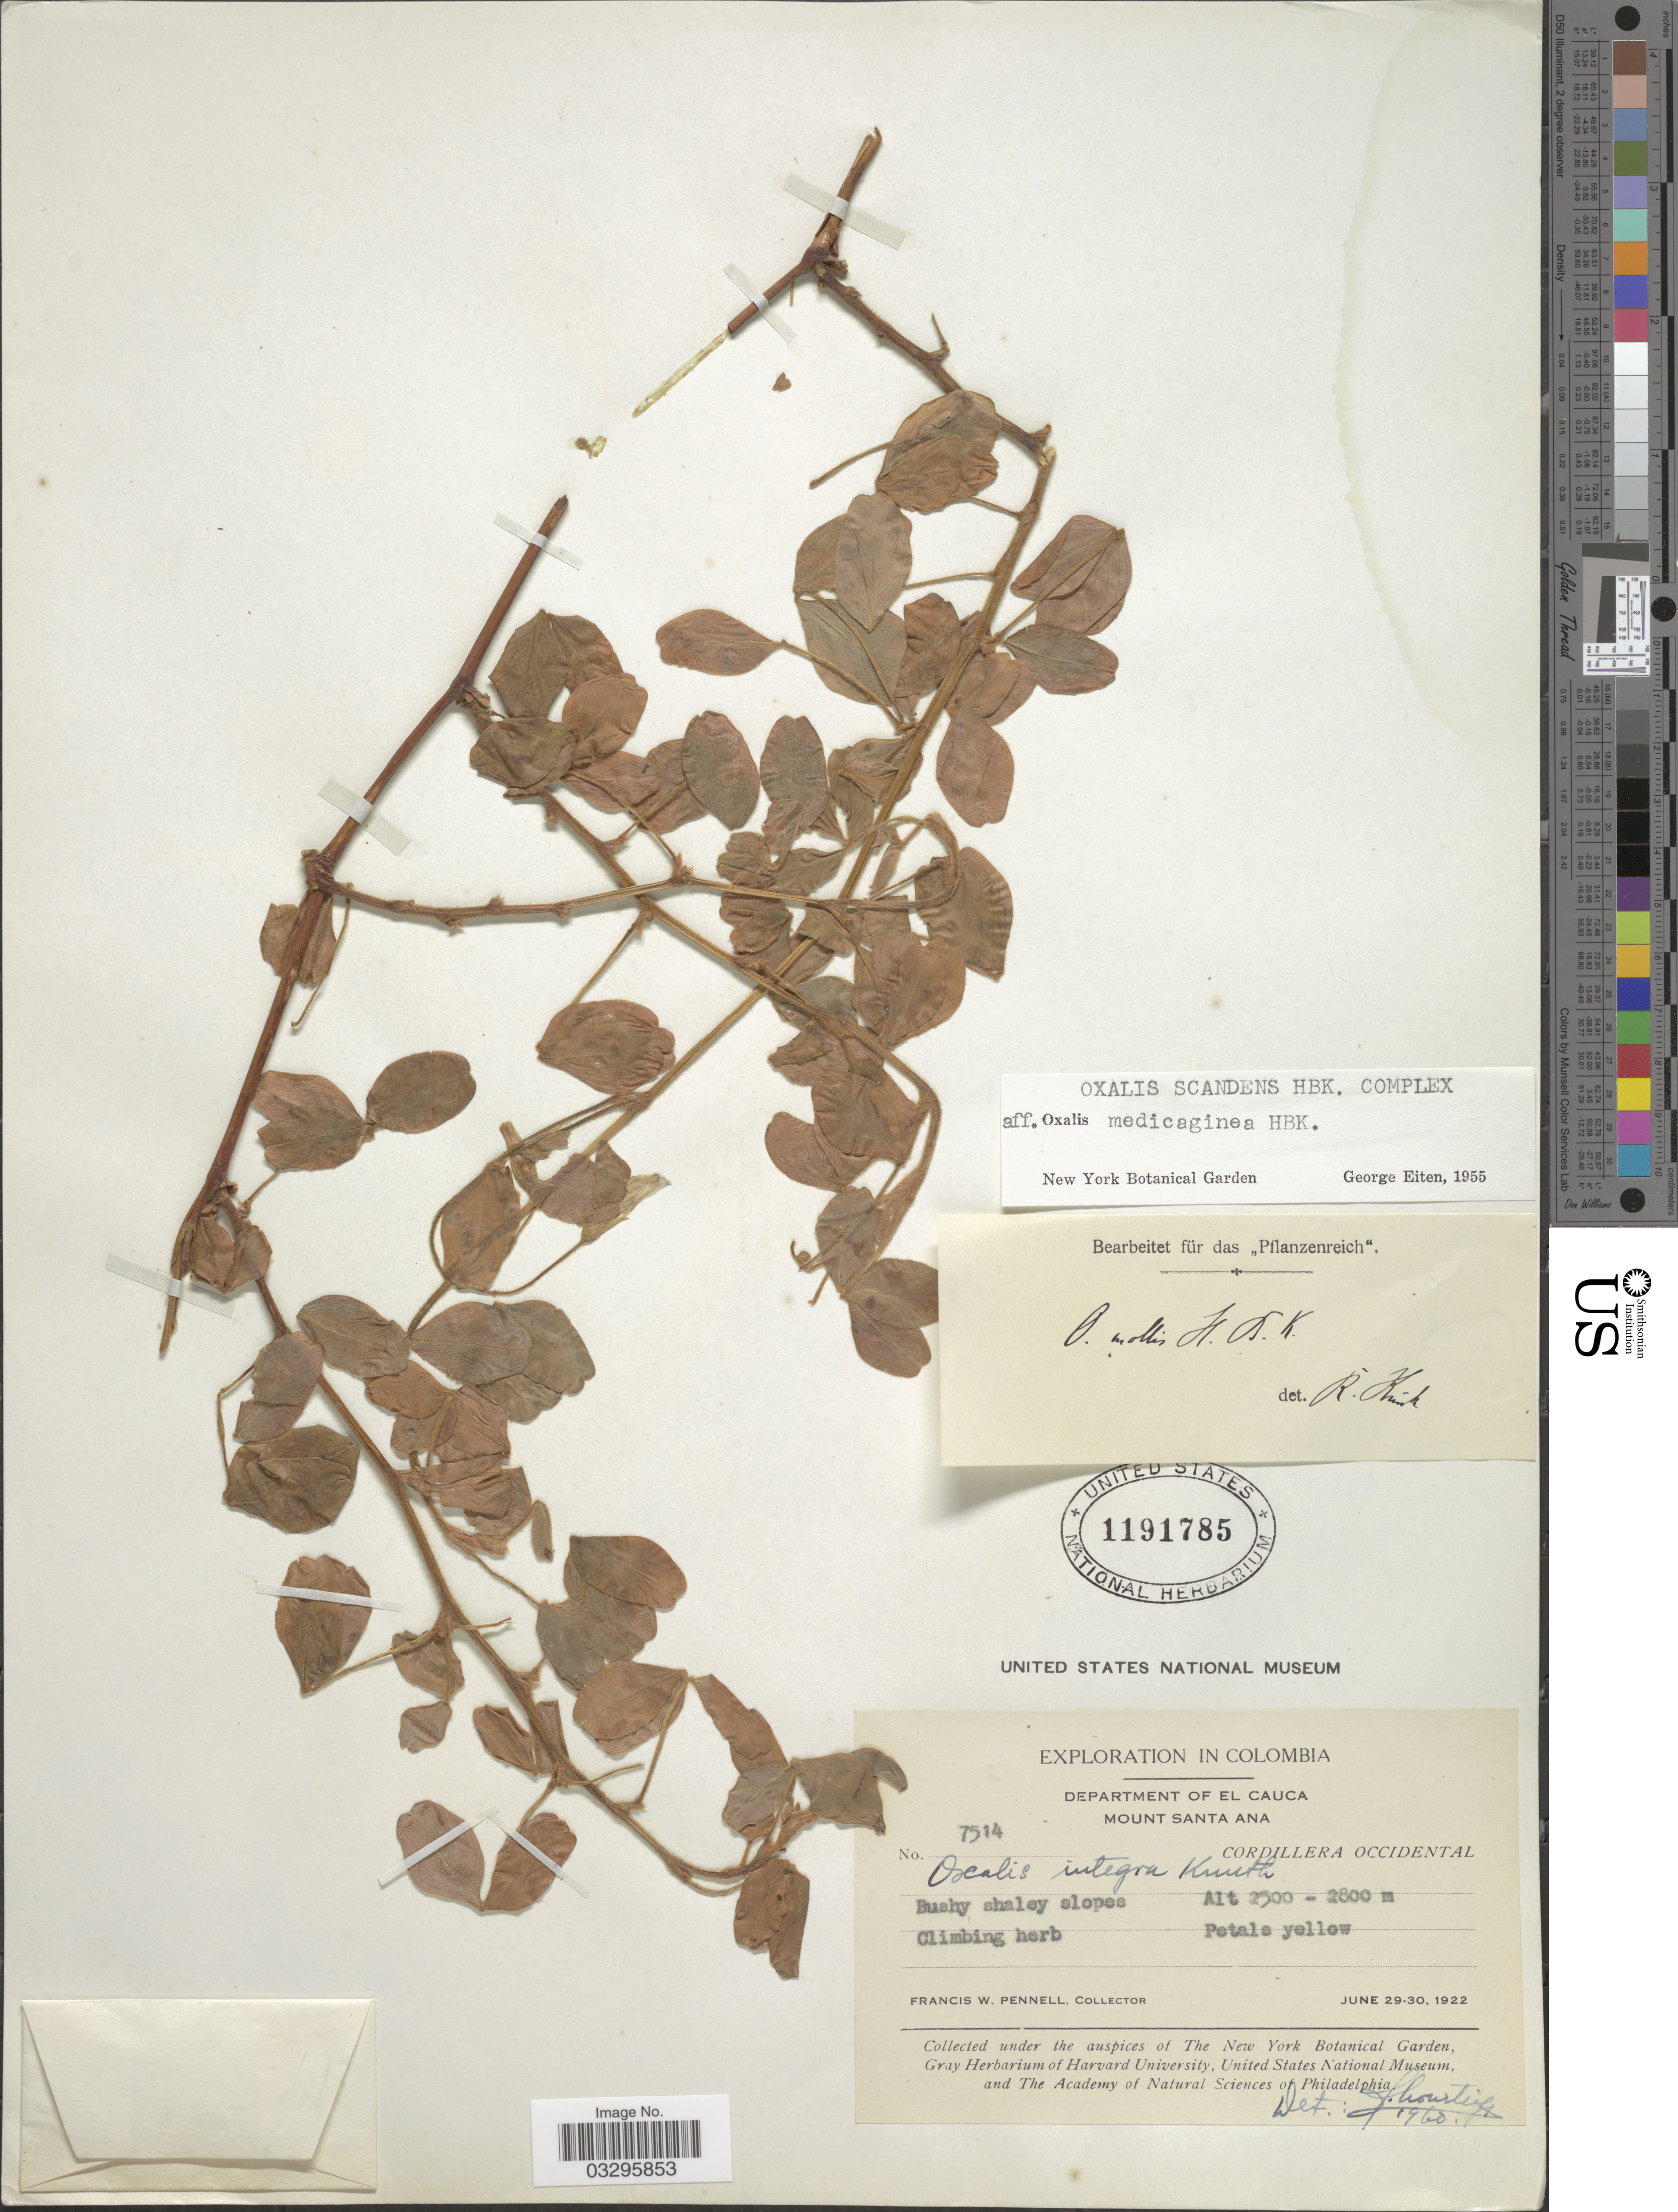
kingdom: Plantae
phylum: Tracheophyta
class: Magnoliopsida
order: Oxalidales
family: Oxalidaceae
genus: Oxalis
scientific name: Oxalis medicaginea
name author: Kunth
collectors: F. W. Pennell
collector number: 7514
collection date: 1922-06-29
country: Colombia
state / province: Cauca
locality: Department of El Cauca. Mount Santa Ana. Cordillera Occidental.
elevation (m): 2500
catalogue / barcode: US 1191785